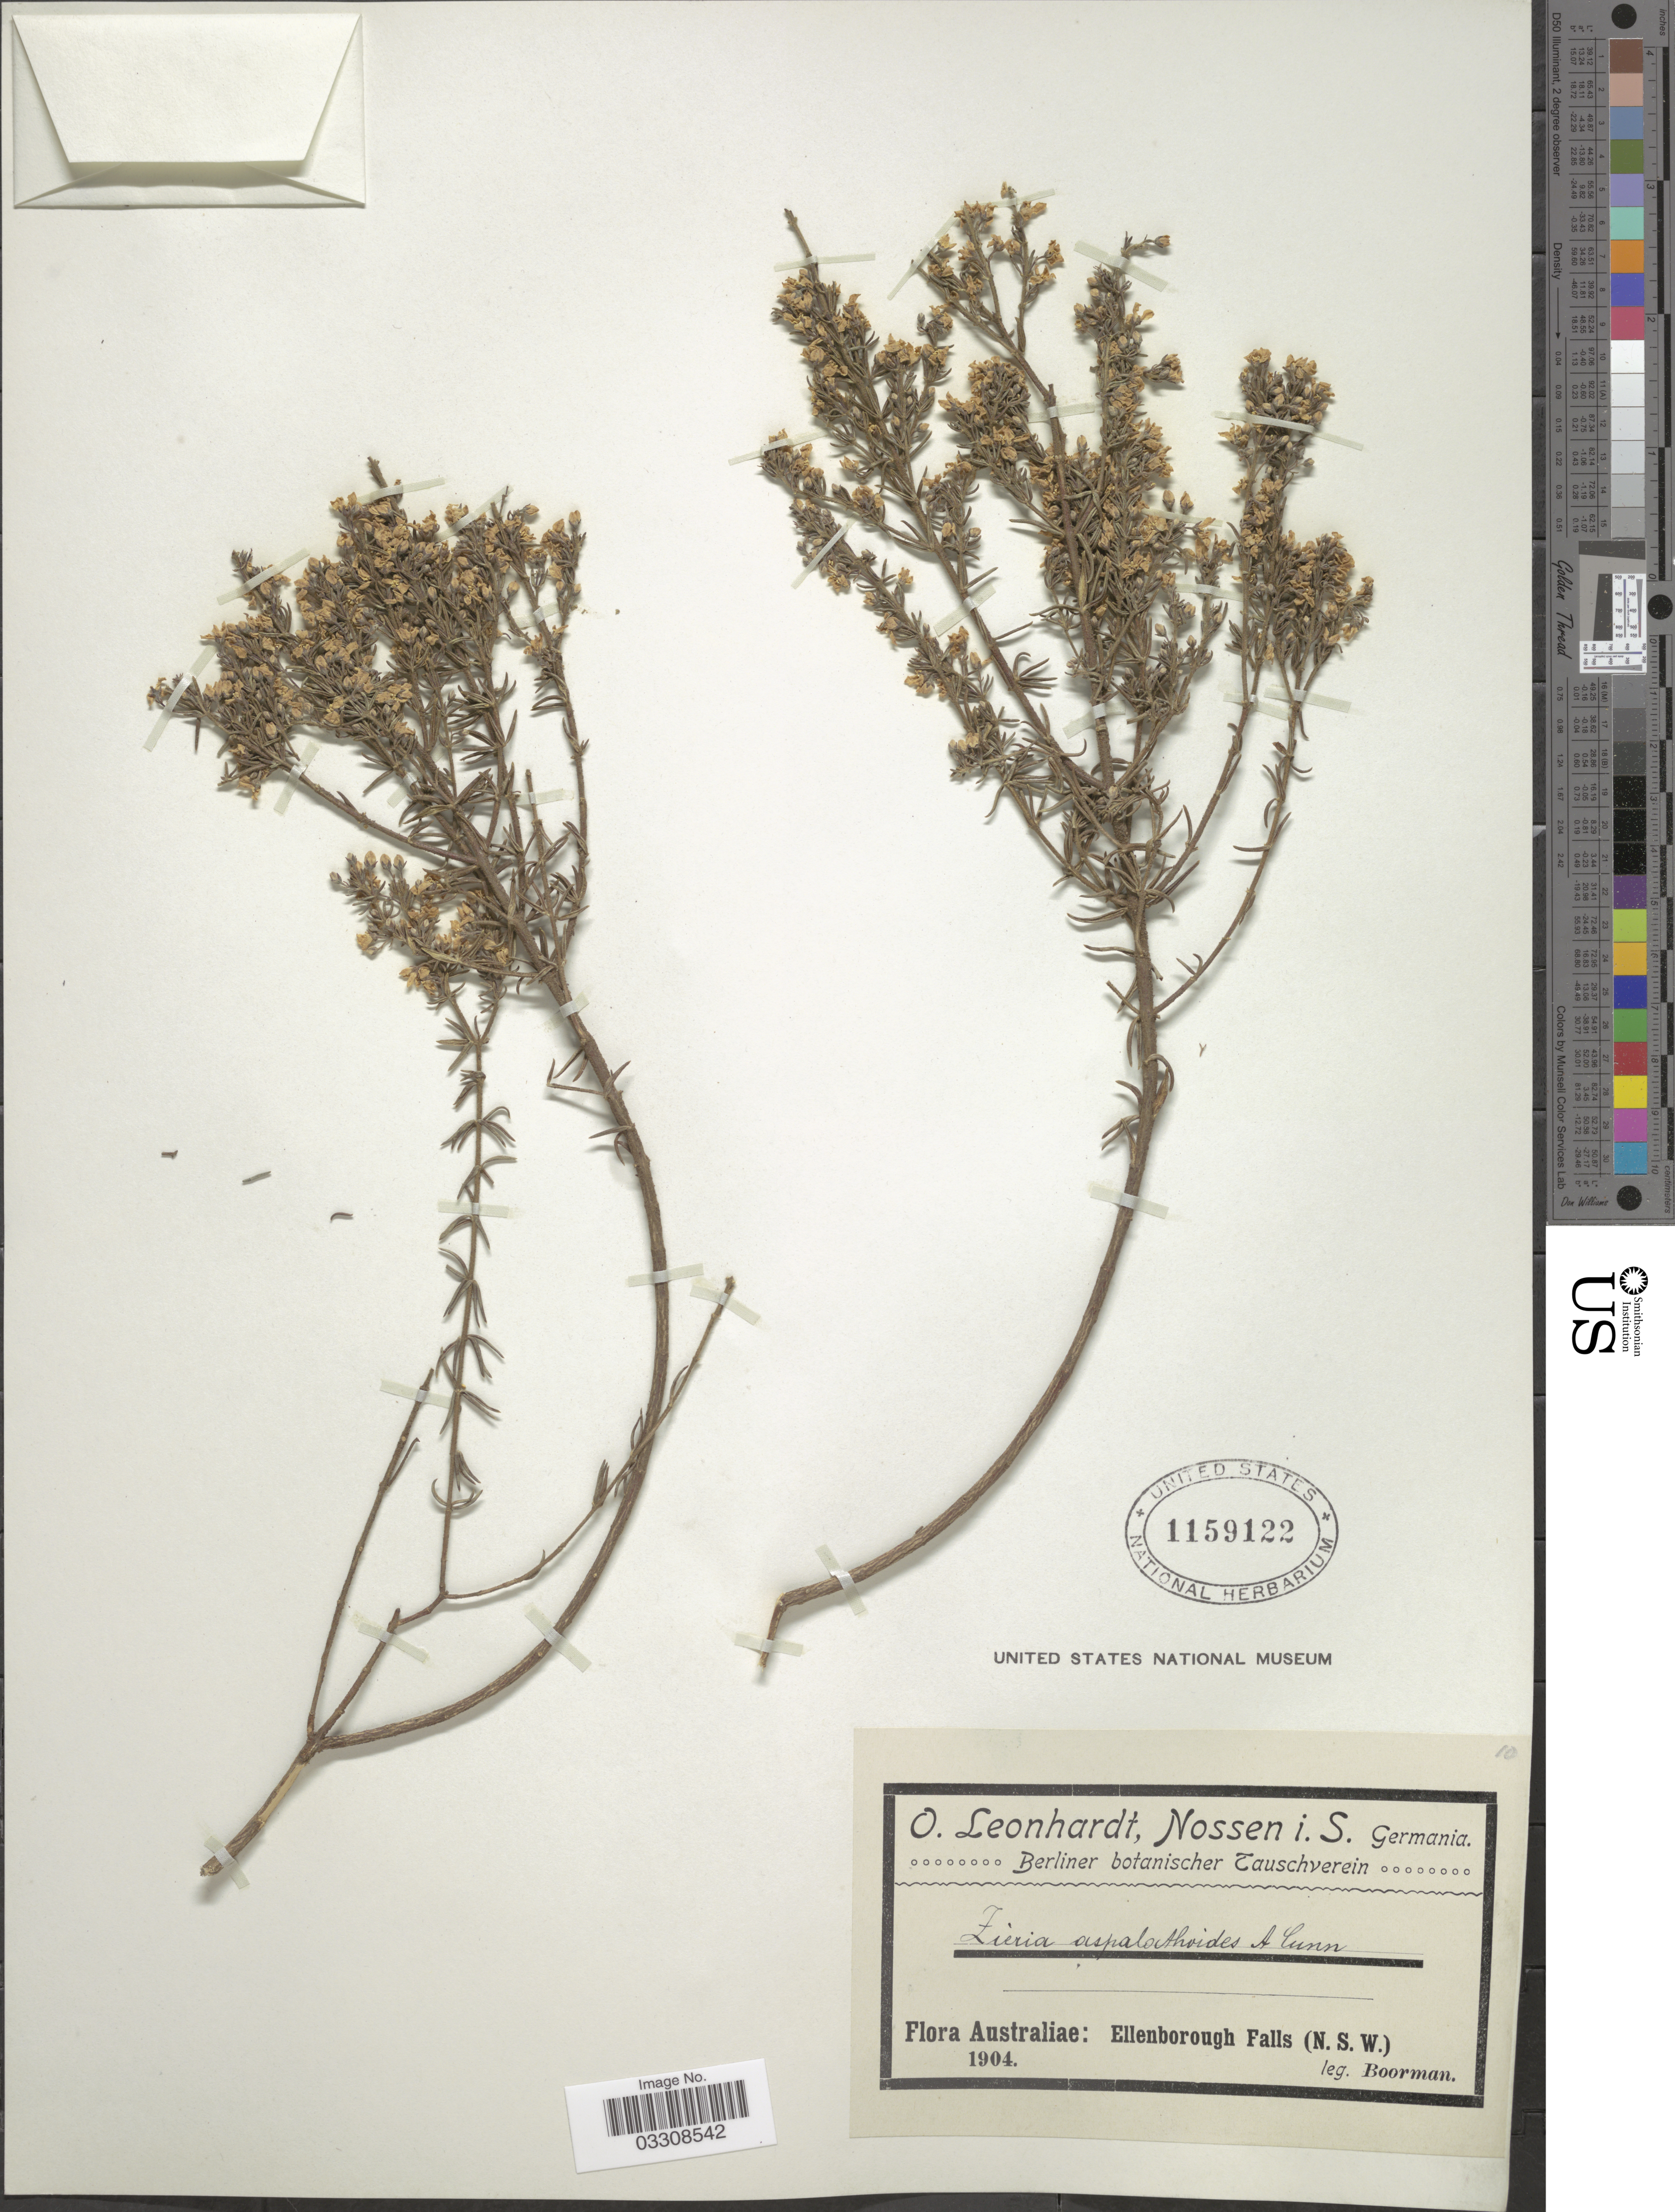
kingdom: Plantae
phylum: Tracheophyta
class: Magnoliopsida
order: Sapindales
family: Rutaceae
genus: Zieria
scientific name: Zieria aspalathoides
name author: A. Cunn. ex Benth.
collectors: -. Boorman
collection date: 1904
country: Australia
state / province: New South Wales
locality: Ellenborough Falls.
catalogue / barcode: US 1159122